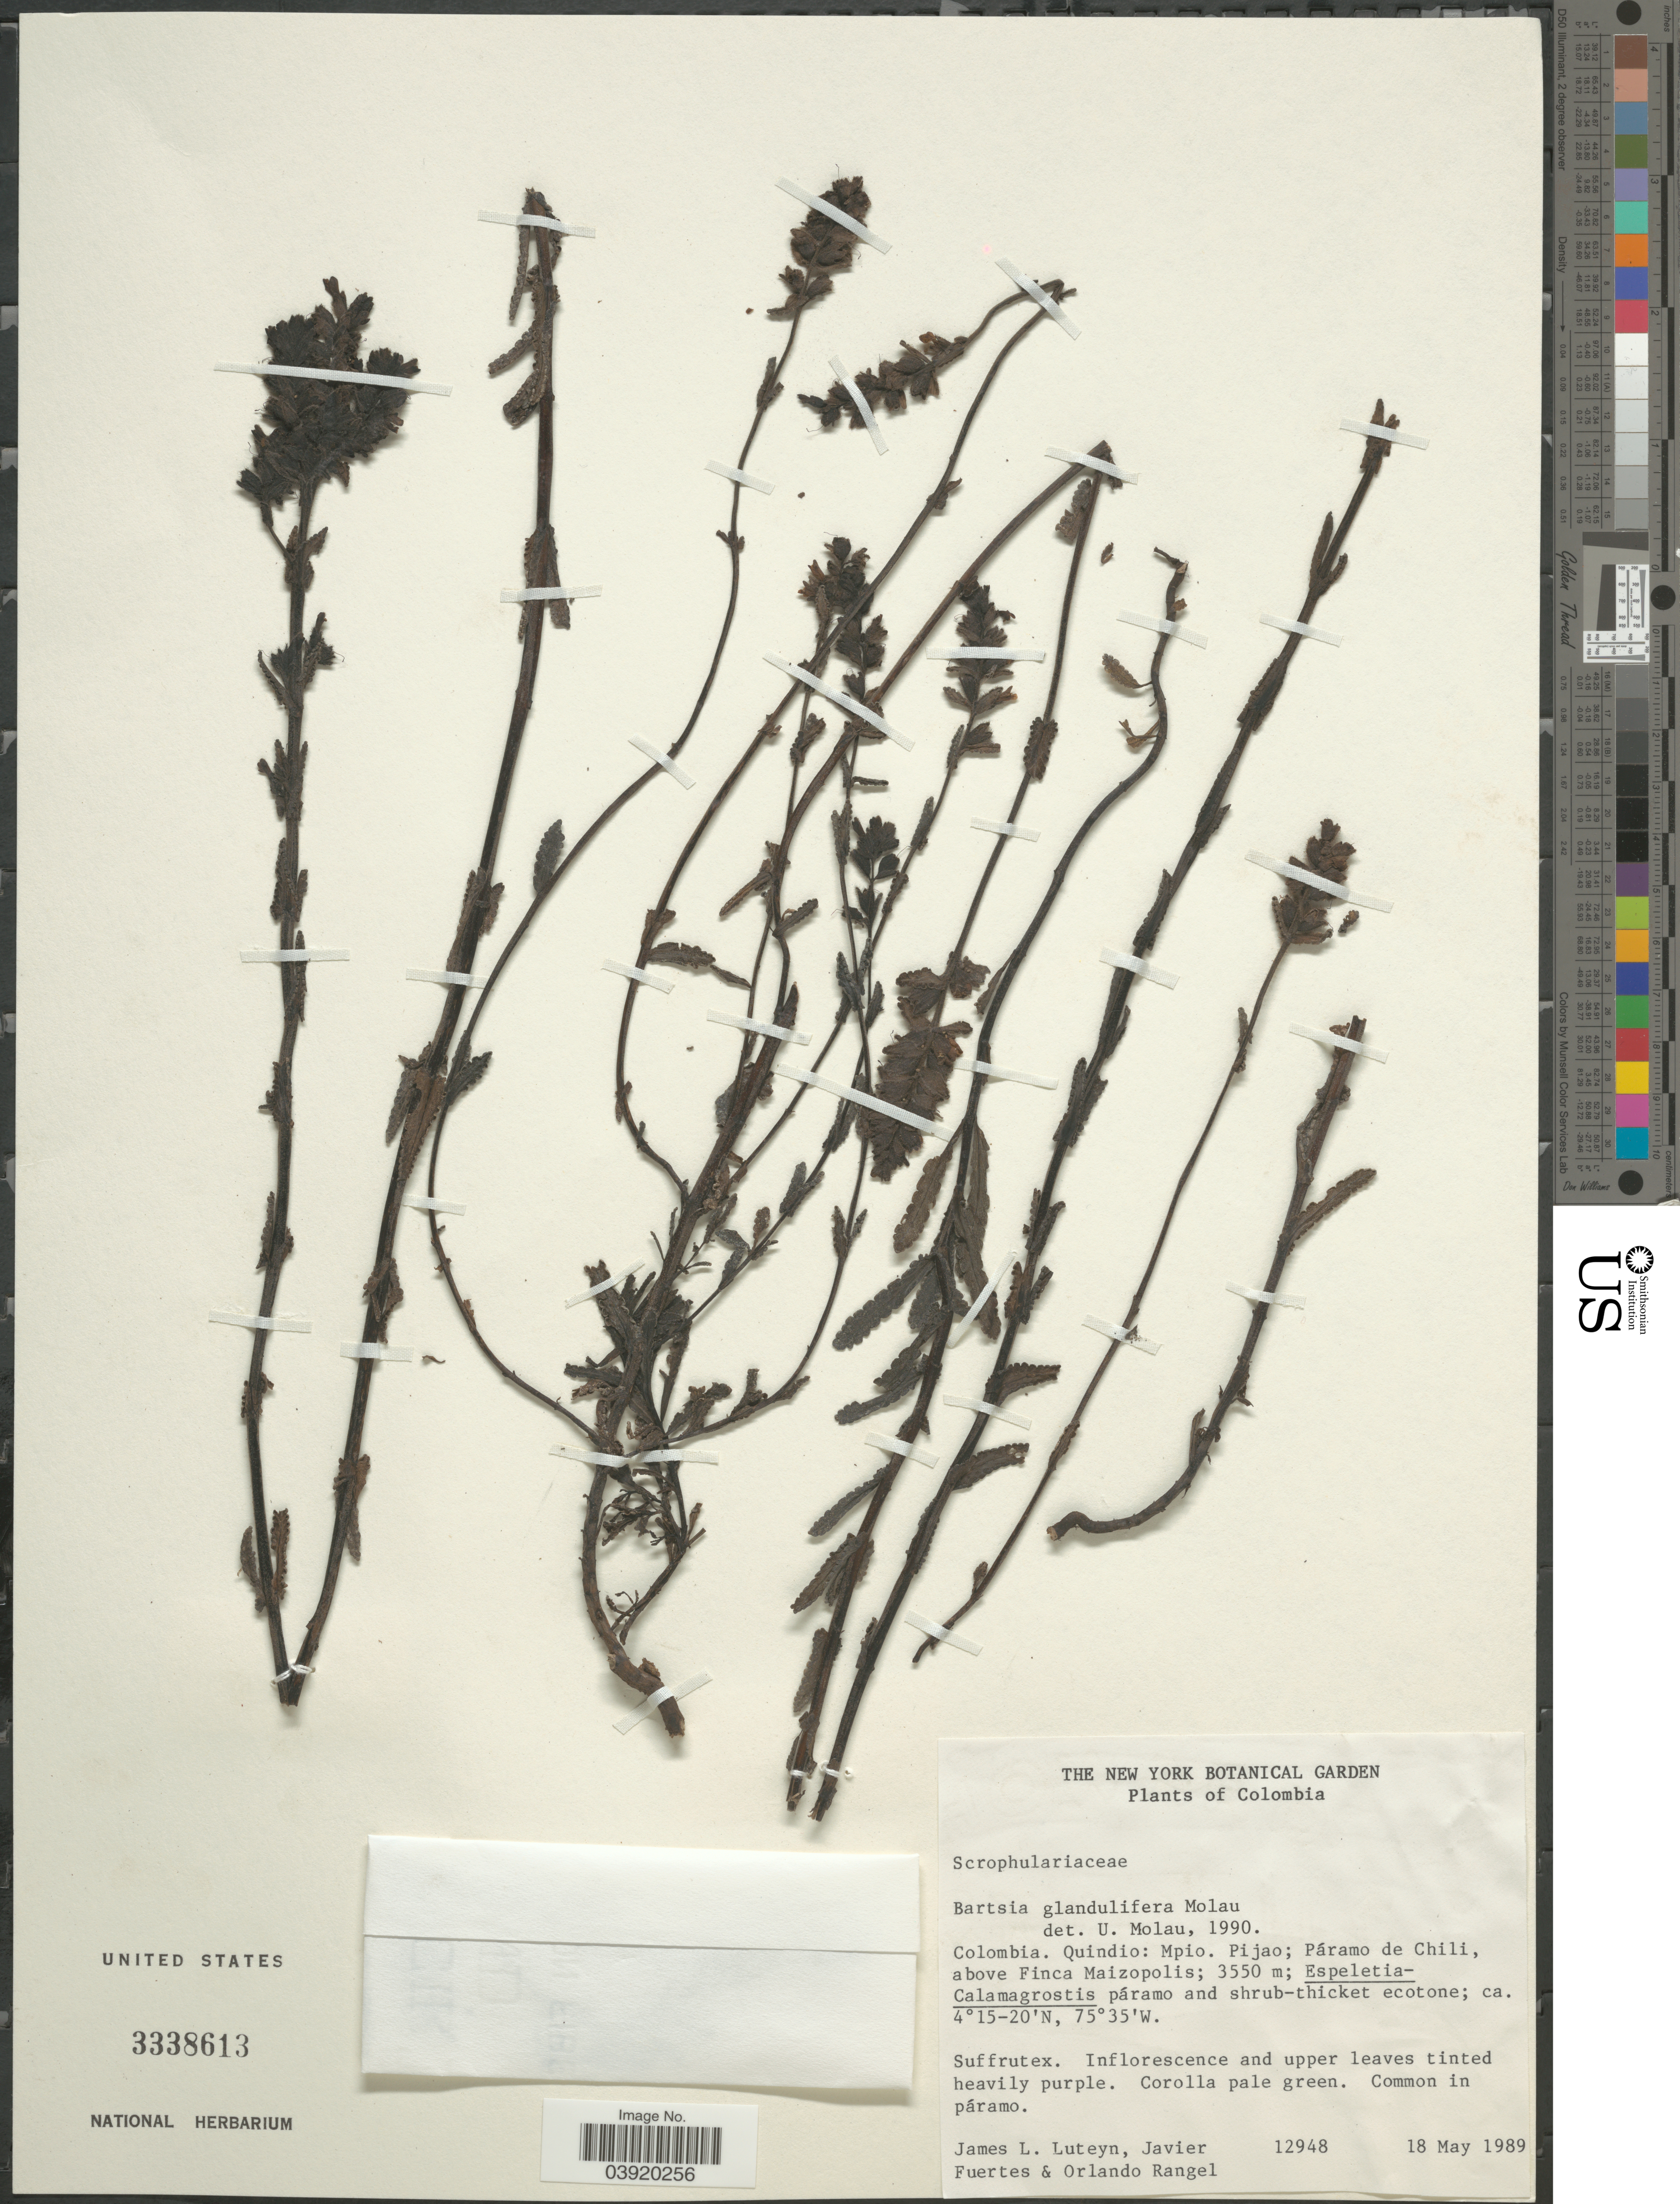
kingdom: Plantae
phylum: Tracheophyta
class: Magnoliopsida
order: Lamiales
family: Orobanchaceae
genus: Bartsia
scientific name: Bartsia glandulifera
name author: Molau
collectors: J. L. Luteyn, J. Fuertes & O. Rangel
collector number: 12948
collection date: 1989-05-18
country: Colombia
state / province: Quindío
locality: Mpio. Pijao; Páramo de Chili, above Finca Maizopolis.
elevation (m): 3550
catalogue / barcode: US 3338613